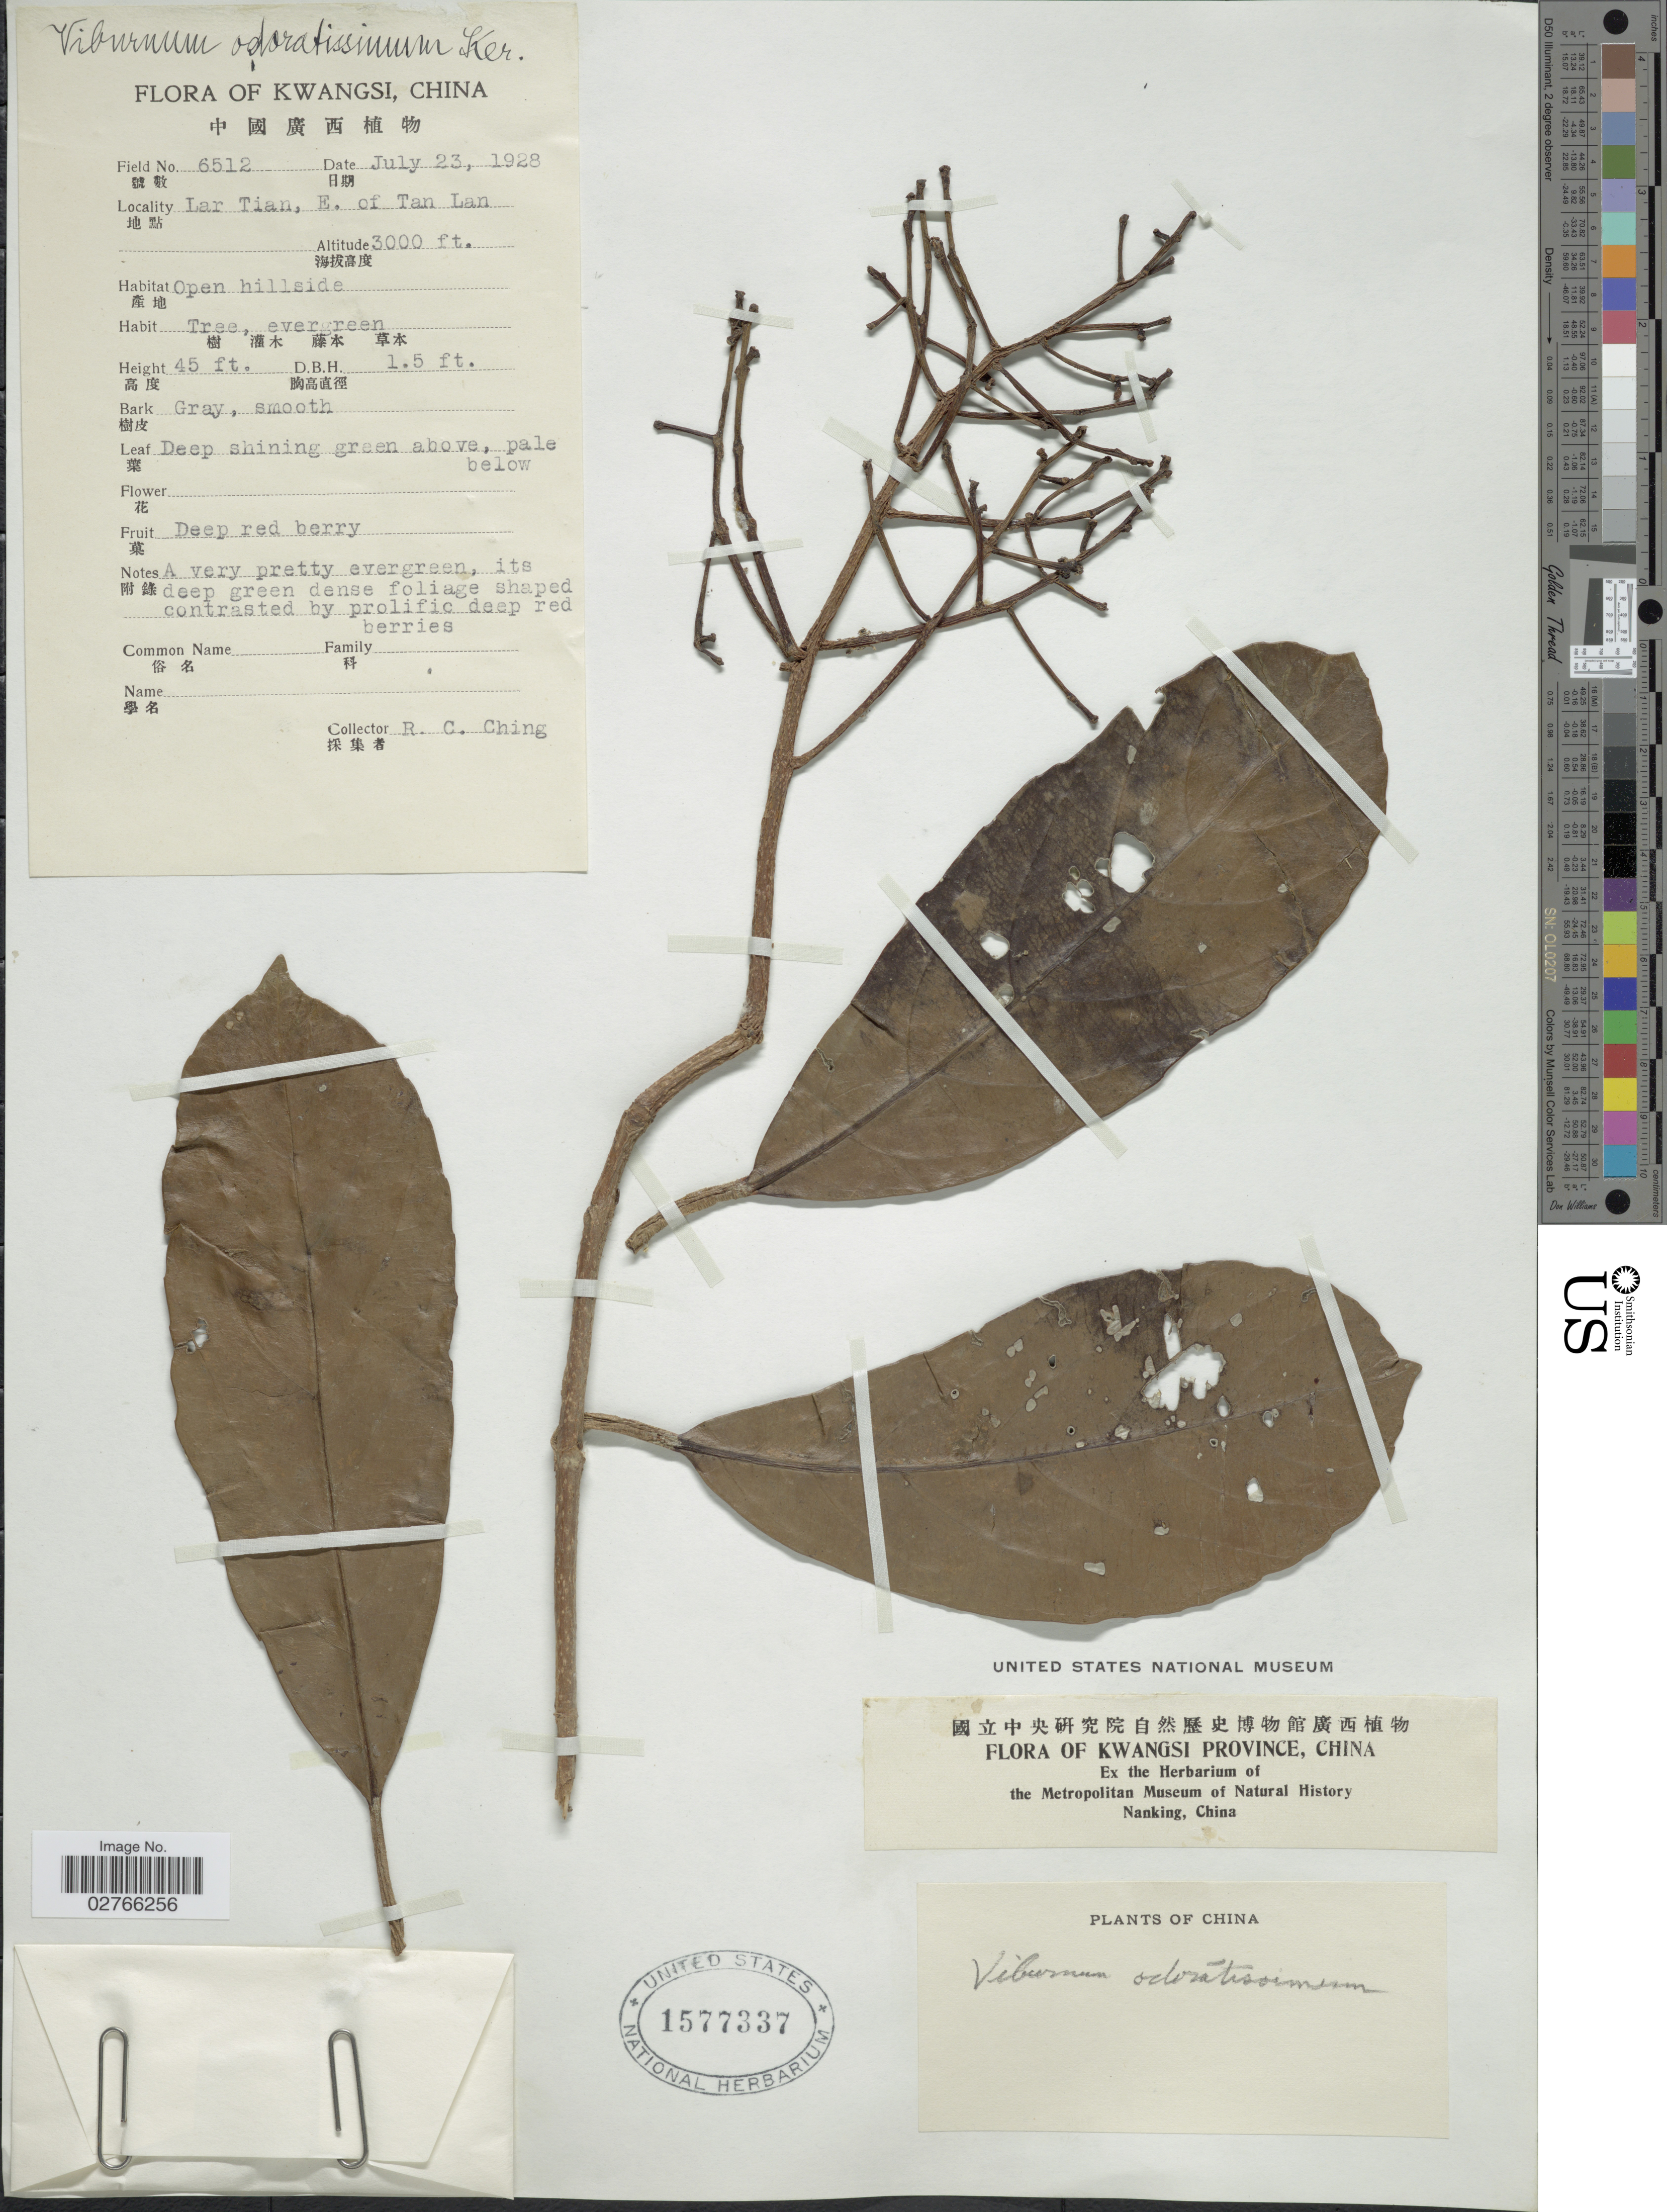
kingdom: Plantae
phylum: Tracheophyta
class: Magnoliopsida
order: Dipsacales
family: Viburnaceae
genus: Viburnum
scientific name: Viburnum odoratissimum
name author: Ker Gawl.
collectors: R. C. Ching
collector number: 6512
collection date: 1928-07-23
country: China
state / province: Guangxi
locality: Kwangsi Province, Lar Tian, E. of Tan Lan.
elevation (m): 914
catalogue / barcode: US 1577337